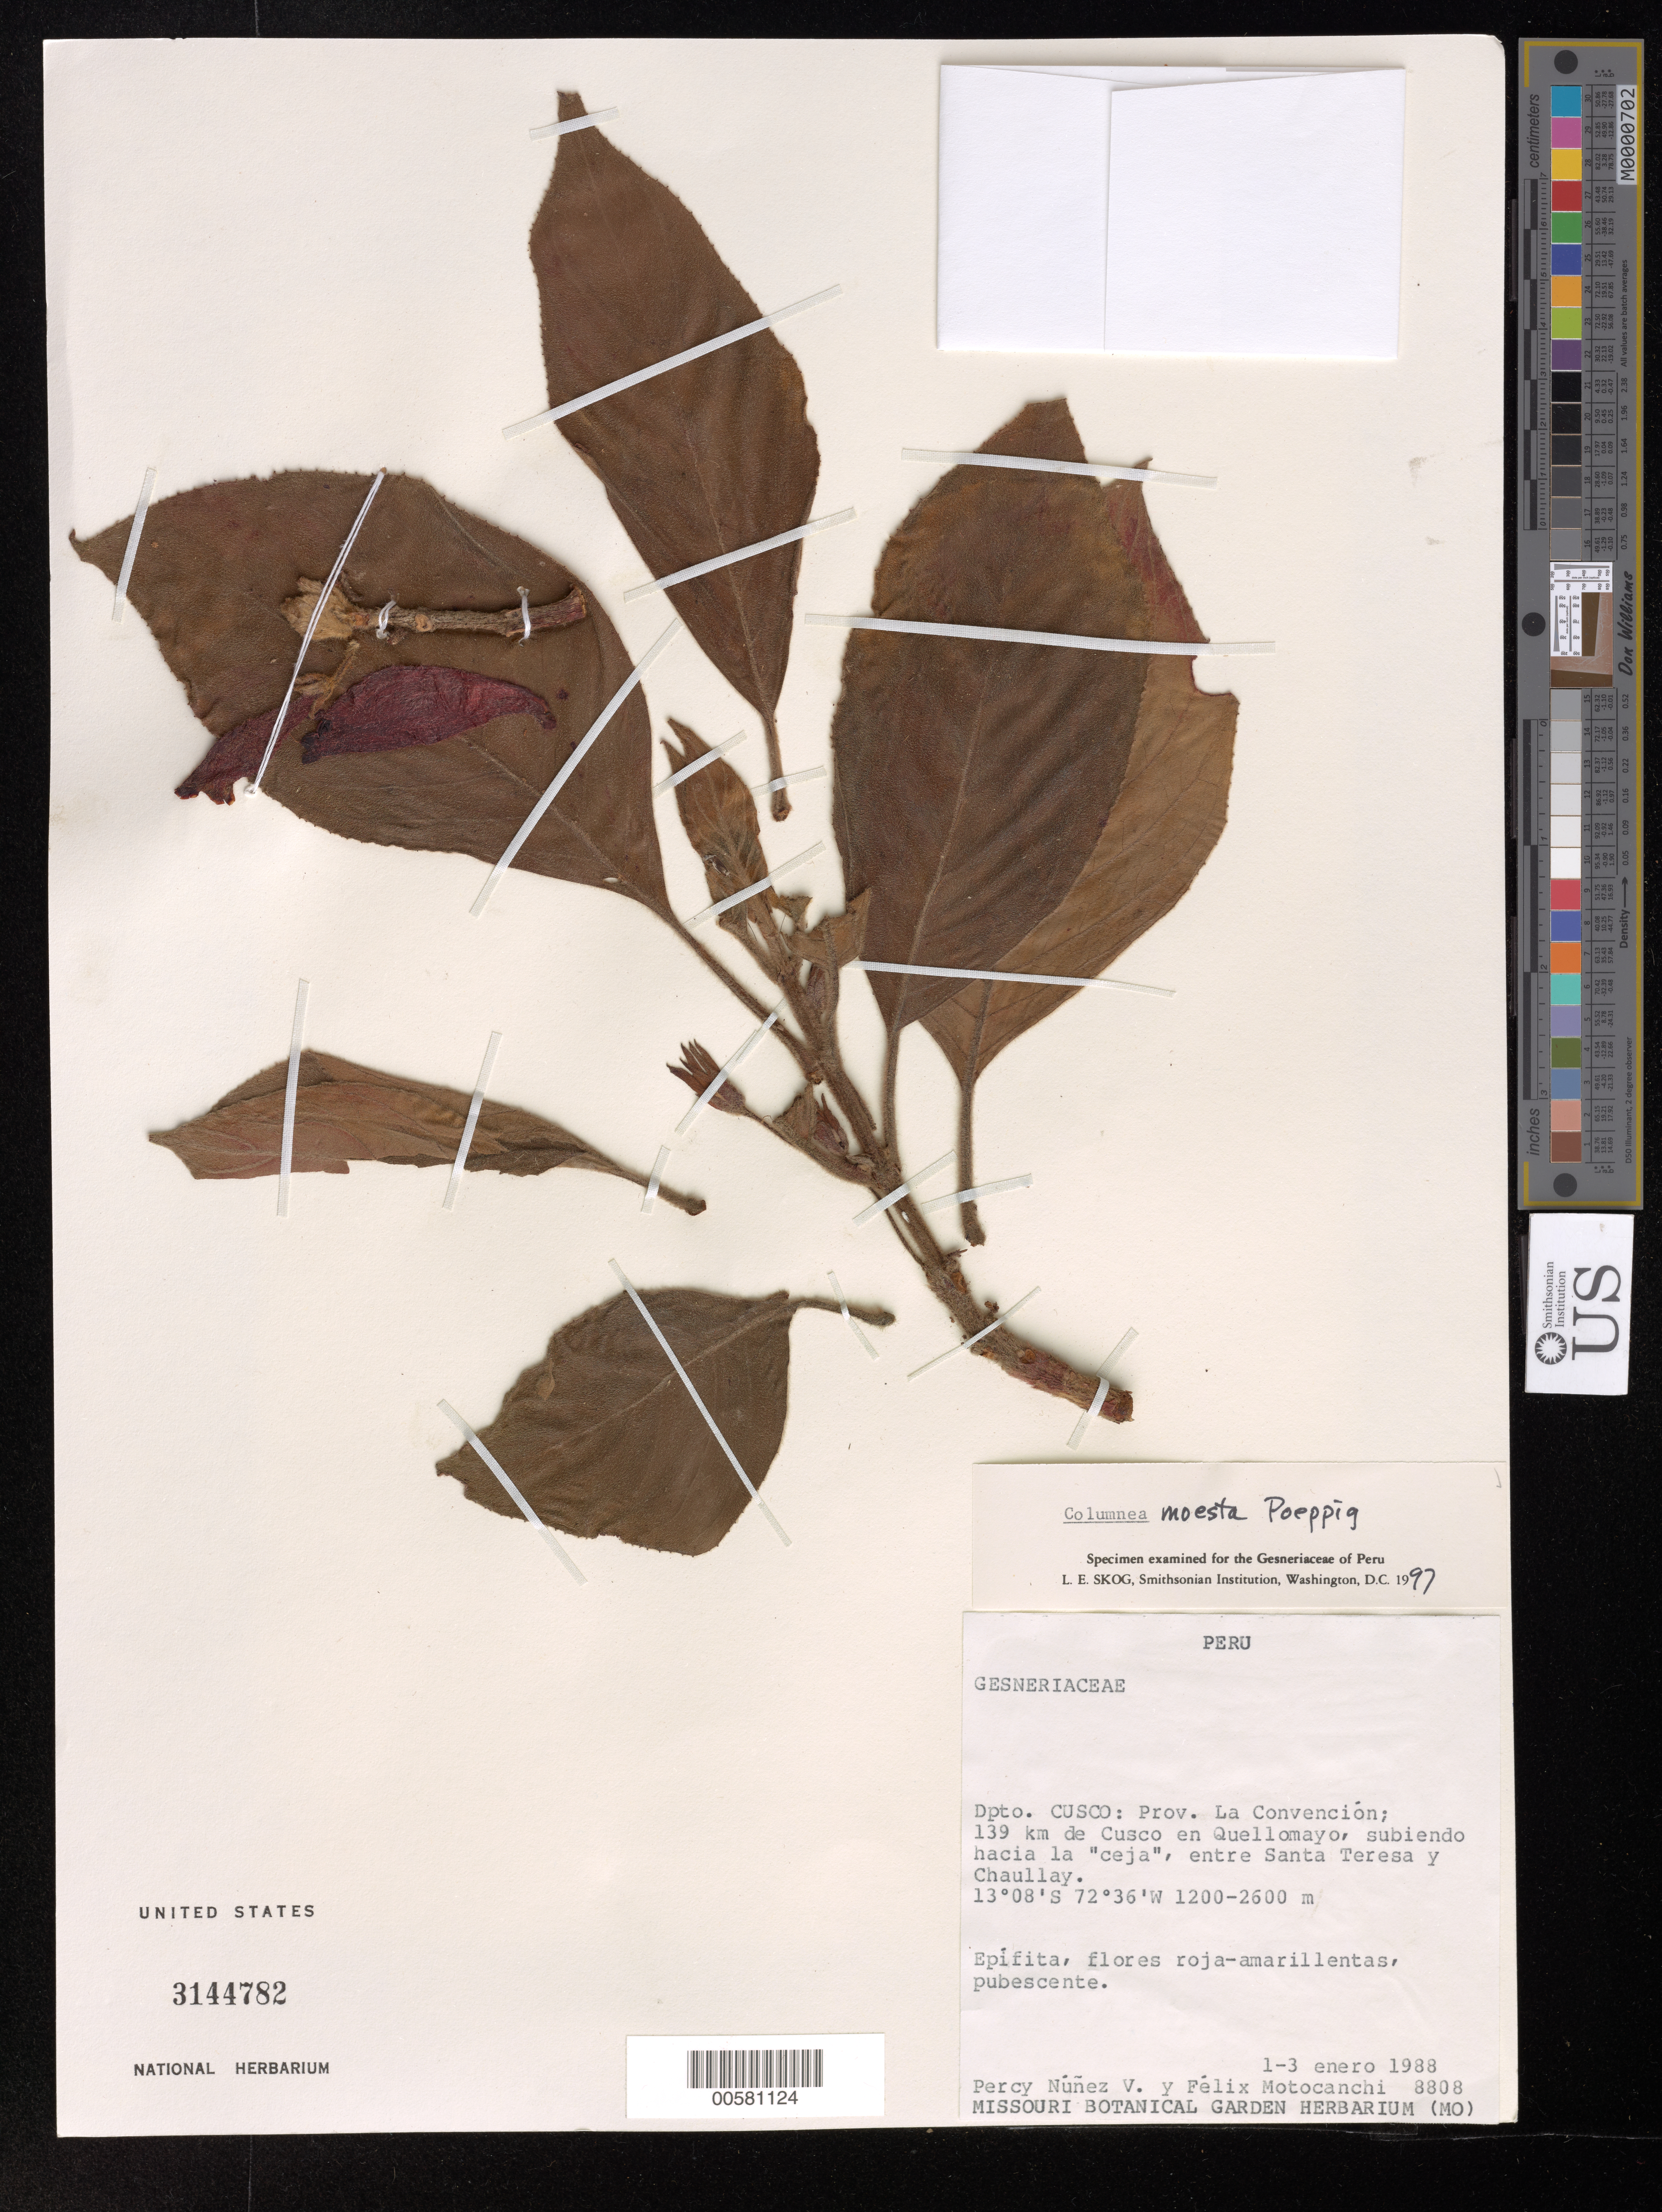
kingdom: Plantae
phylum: Tracheophyta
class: Magnoliopsida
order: Lamiales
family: Gesneriaceae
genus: Columnea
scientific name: Columnea moesta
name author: Poepp.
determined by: Skog, Laurence E.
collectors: P. Núñez V. & F. Motocanchi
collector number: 8808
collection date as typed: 1-3 Jan 1988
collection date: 1988-01-01/1988-01-03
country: Peru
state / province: Cusco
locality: Prov. La Convención; 139 km de Cusco en Quellomayo, subiendo hacia la "ceja", entre Santa Teresa y Chaullay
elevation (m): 1200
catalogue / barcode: US 3144782